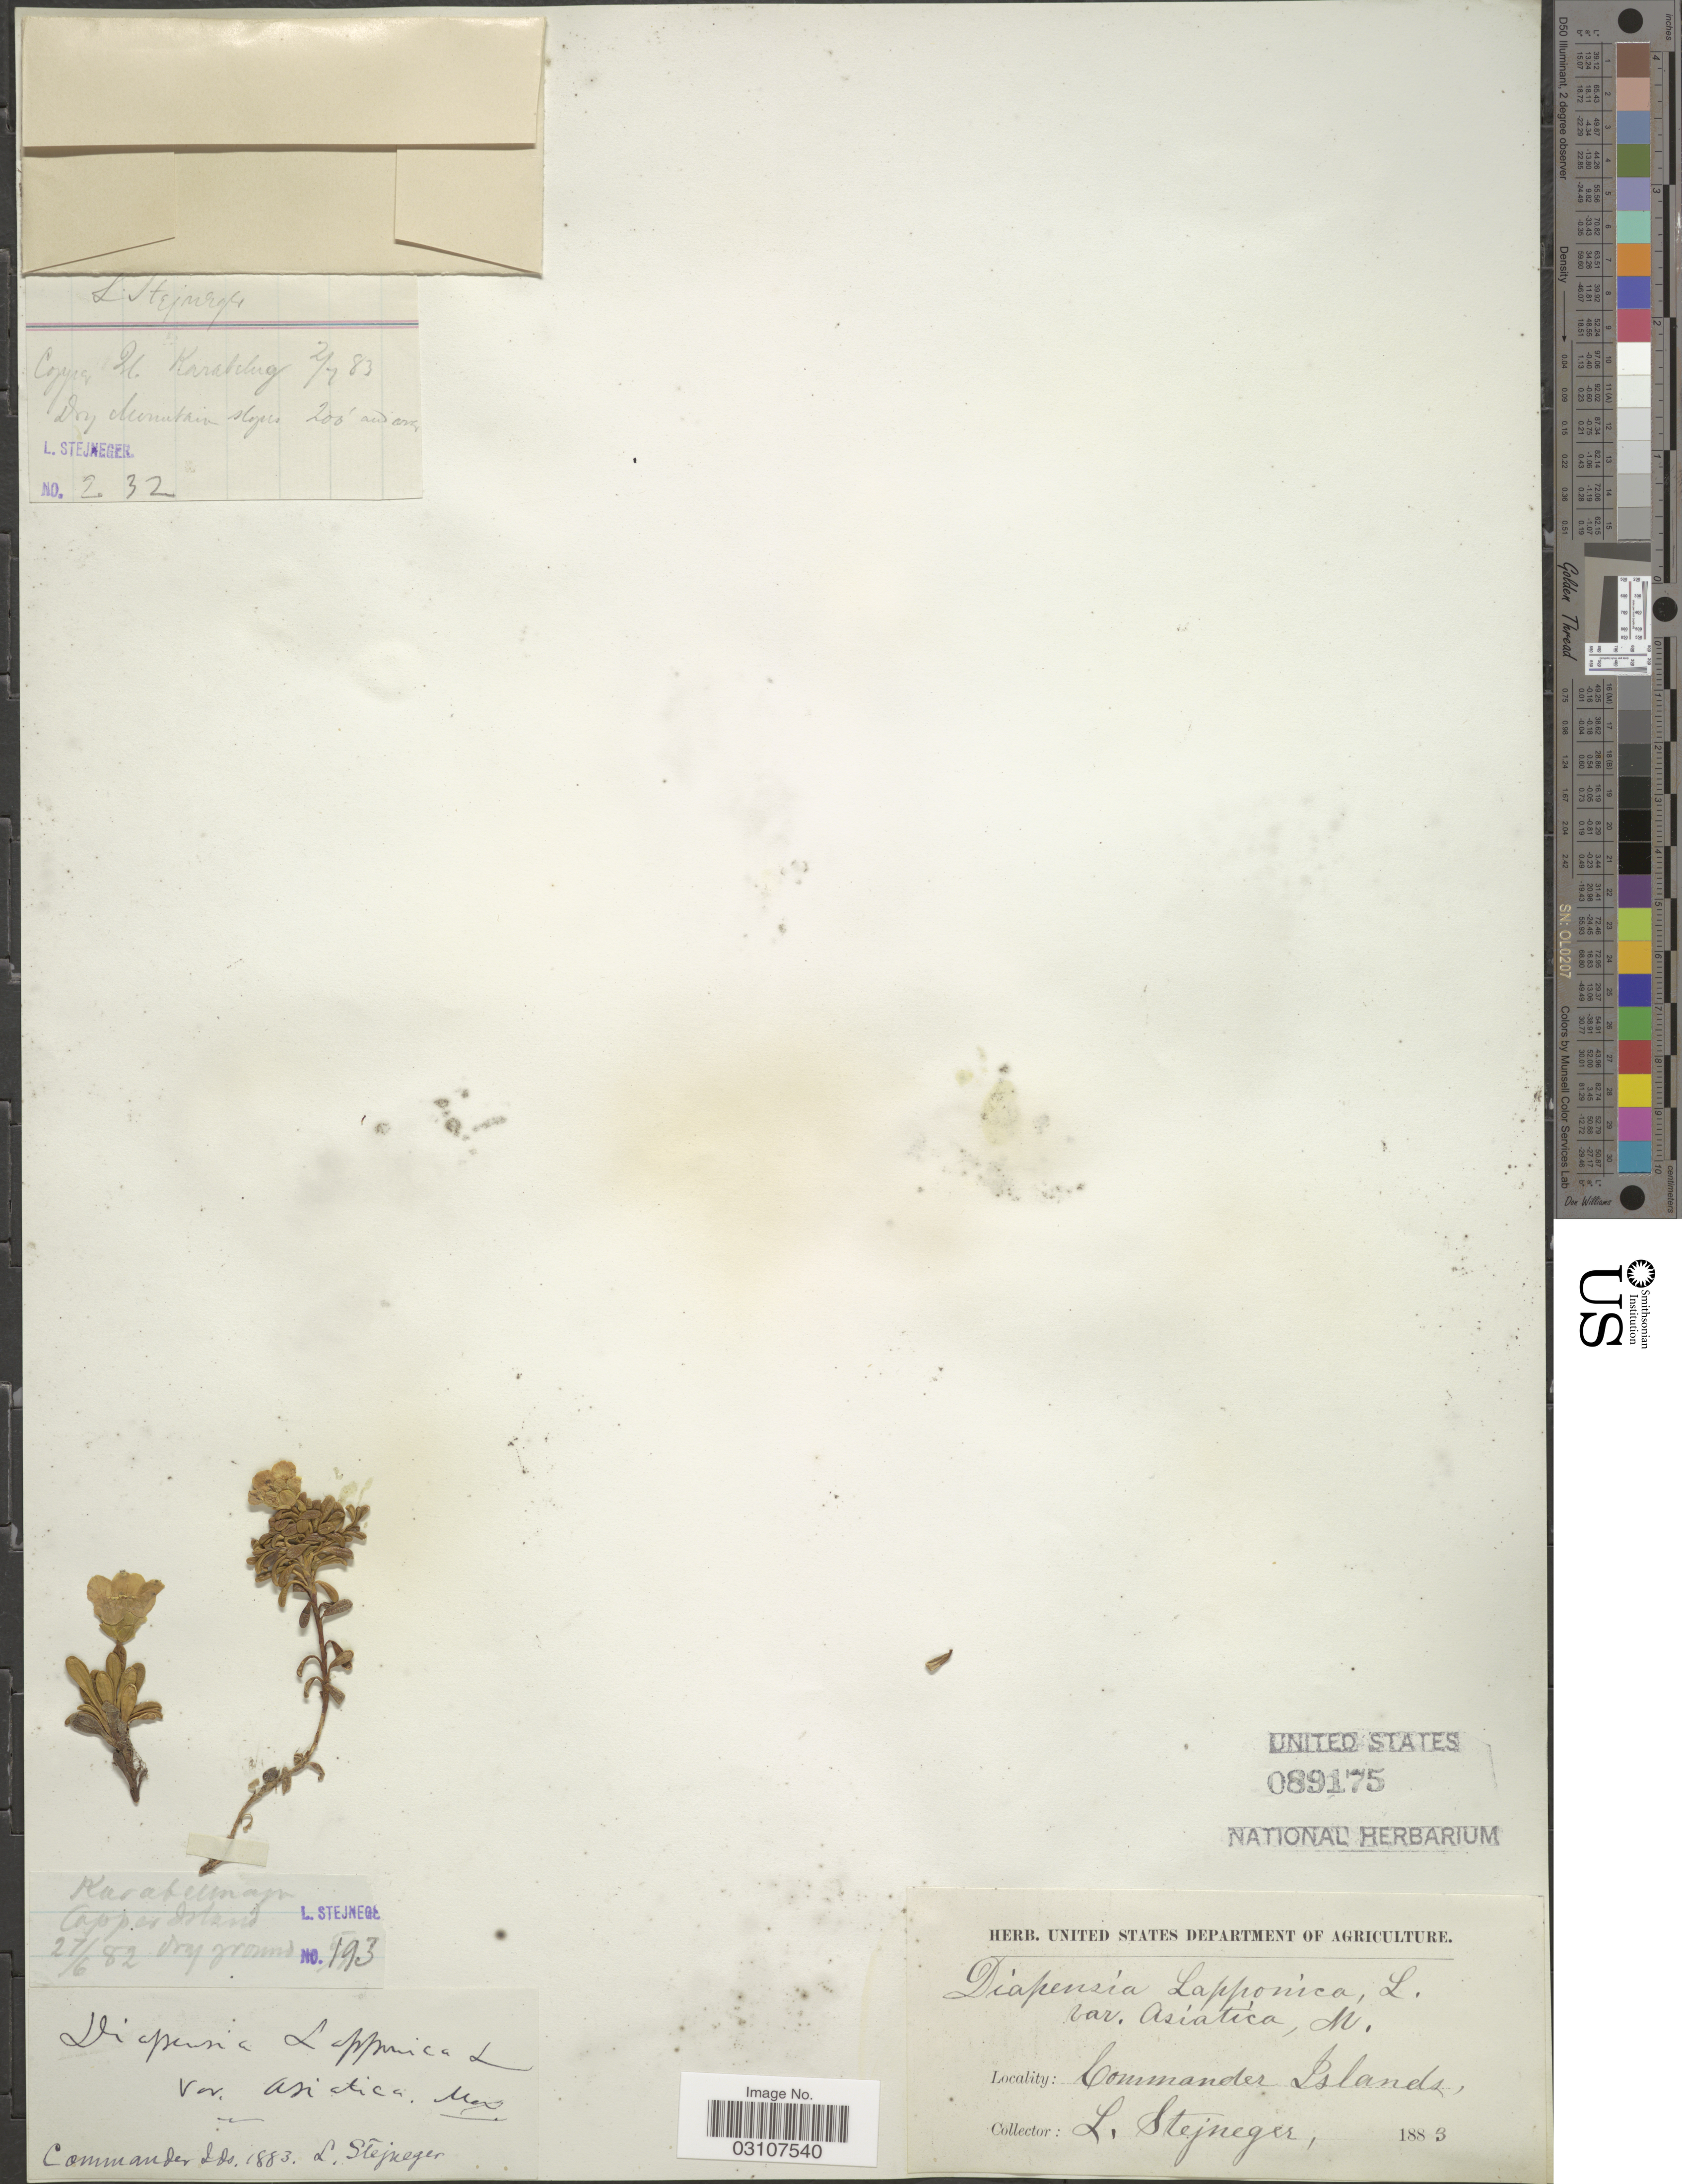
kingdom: Plantae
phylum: Tracheophyta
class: Magnoliopsida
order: Ericales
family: Diapensiaceae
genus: Diapensia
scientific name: Diapensia lapponica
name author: L.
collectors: L. Stejneger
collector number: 232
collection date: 1883-07-07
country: Russian Federation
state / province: Kamchatka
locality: Copper Isl.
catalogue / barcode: US 89175